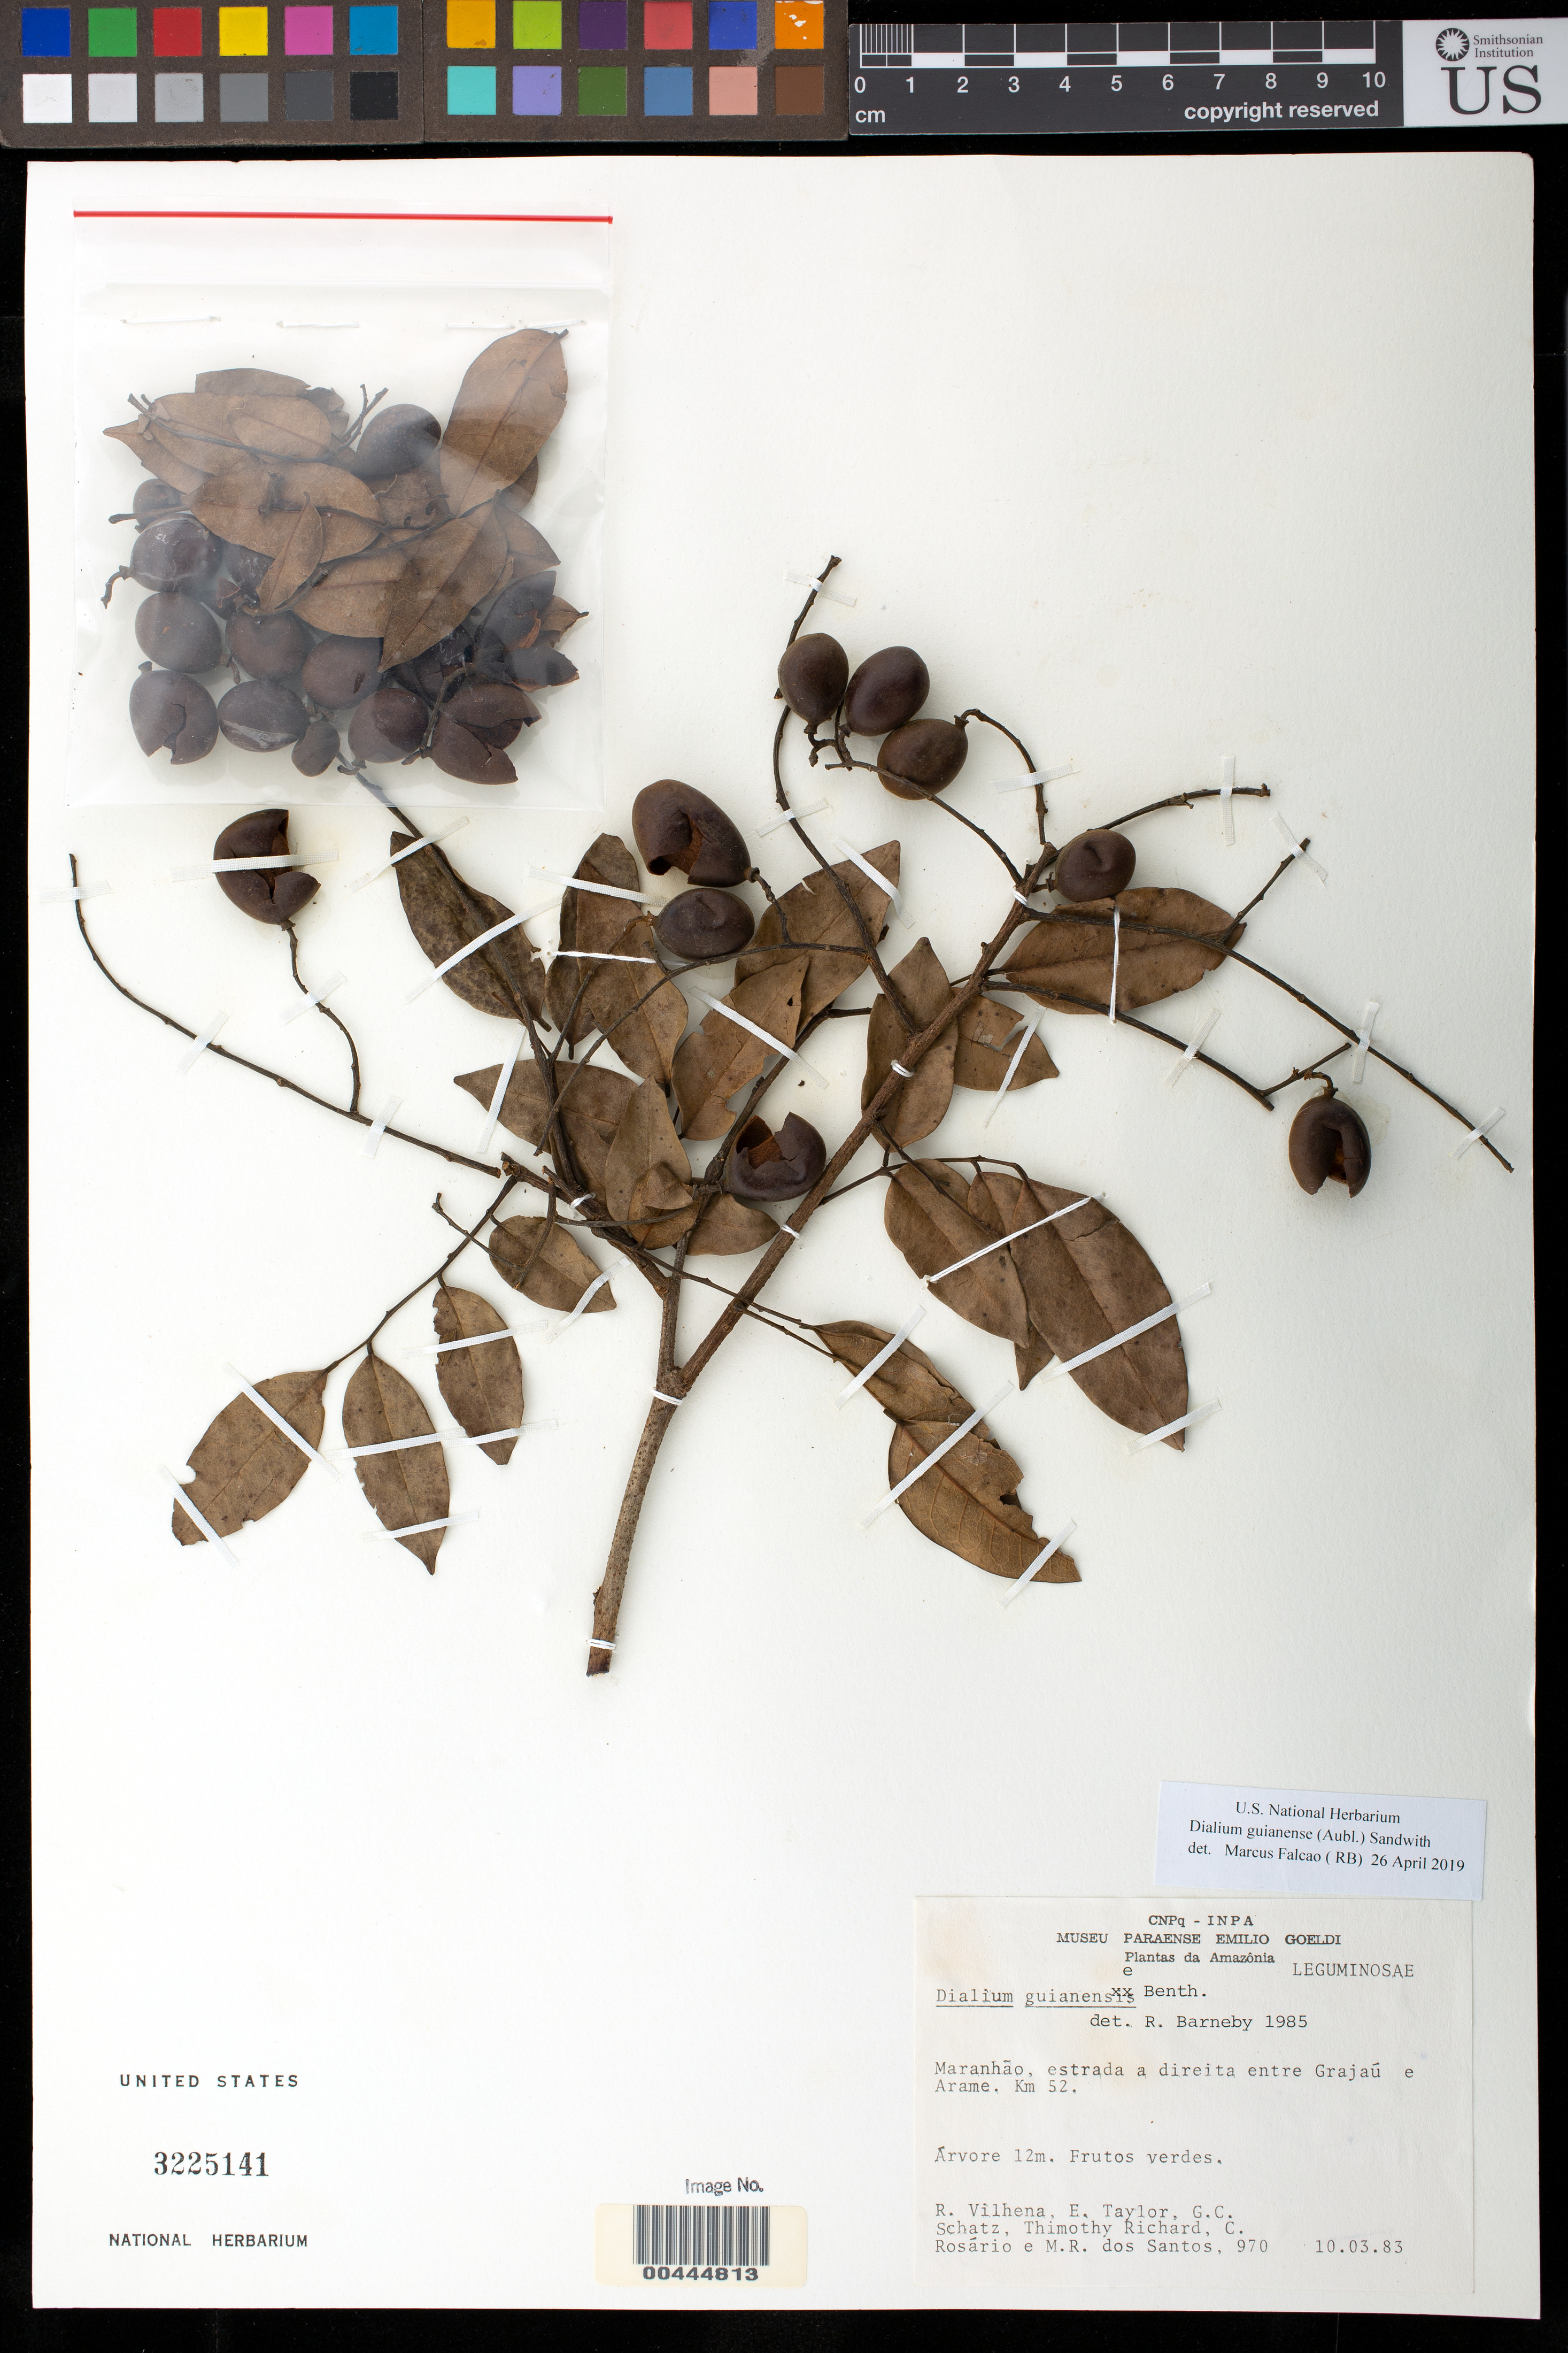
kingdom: Plantae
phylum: Tracheophyta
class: Magnoliopsida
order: Fabales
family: Fabaceae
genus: Dialium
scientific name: Dialium guianense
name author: (Aubl.) Sandwith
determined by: Falcão, Marcus J.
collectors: R. Vilhena, E. L. Taylor, G. Schatz, T. Richard, C. S. Rosário & M. R. Santos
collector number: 970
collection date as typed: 10 Mar 1983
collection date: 1983-03-10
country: Brazil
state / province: Maranhão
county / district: Grajaú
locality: Between grajau and arame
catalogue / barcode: US 3225141